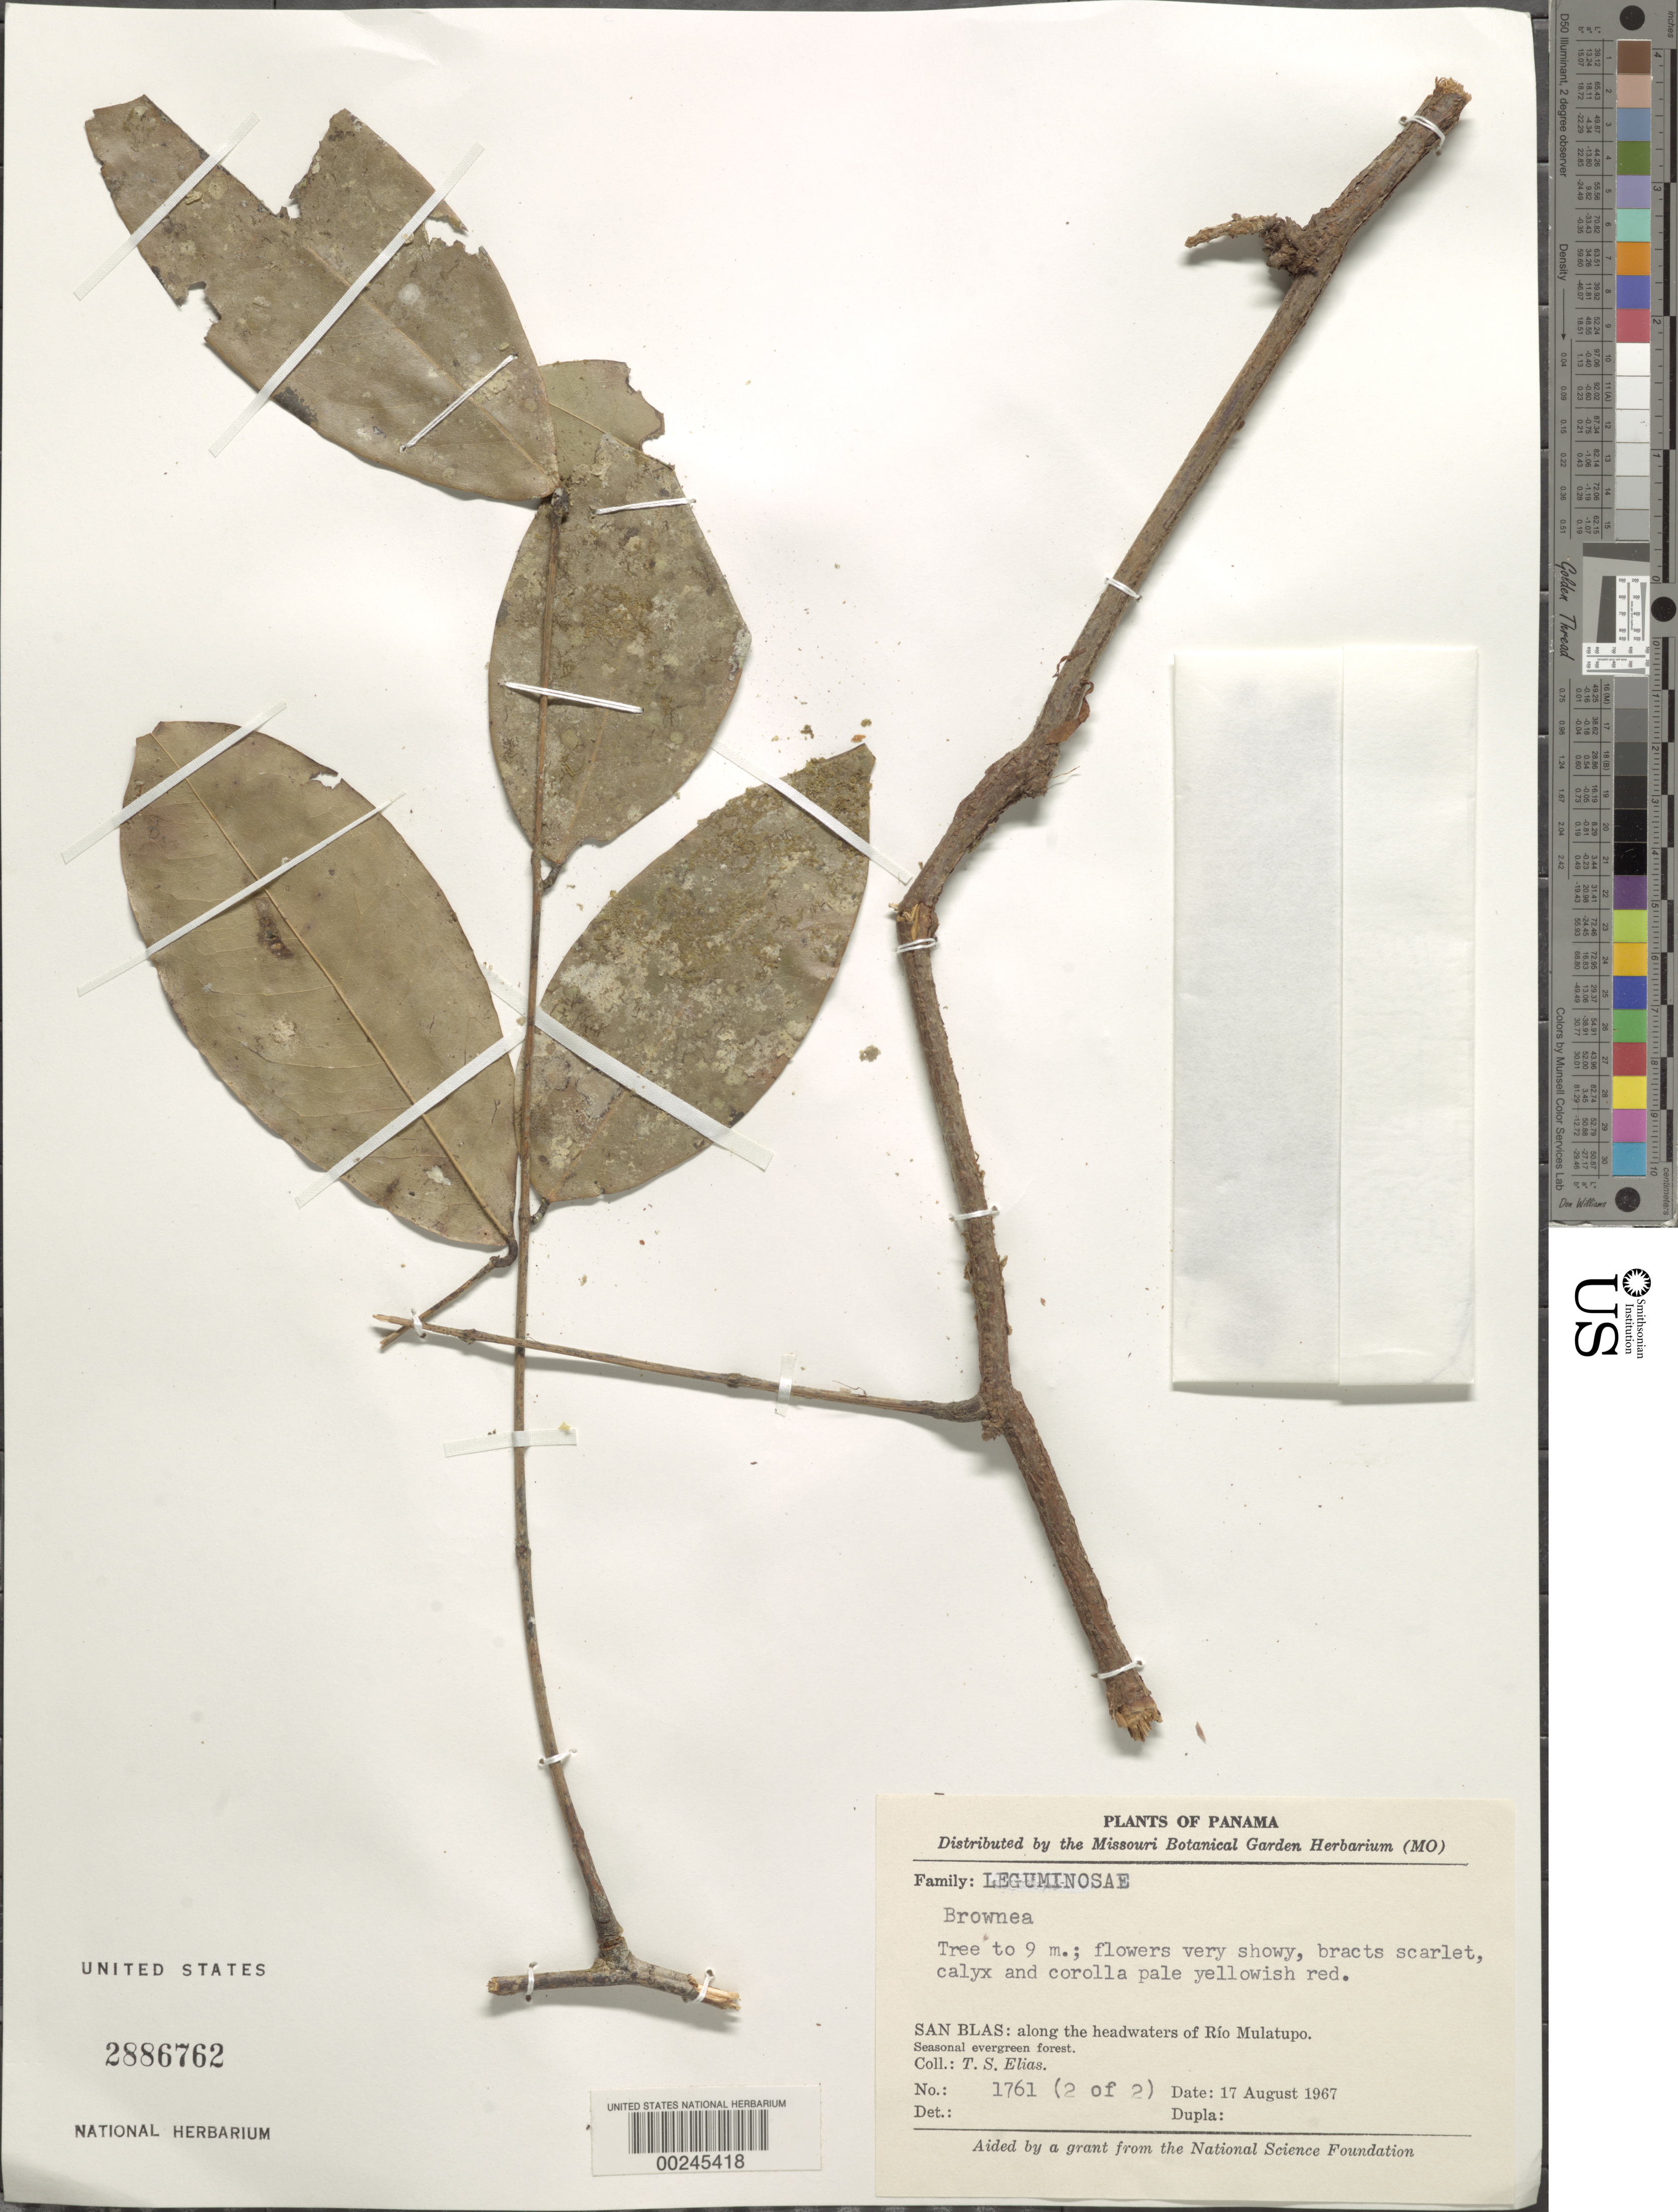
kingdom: Plantae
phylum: Tracheophyta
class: Magnoliopsida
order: Fabales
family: Fabaceae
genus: Brownea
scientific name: Brownea sp.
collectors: T. S. Elias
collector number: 1761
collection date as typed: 17 Aug 1967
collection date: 1967-08-17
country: Panama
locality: San Blas; along the headwaters of Rio Mulatupo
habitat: Seasonal evergreen forest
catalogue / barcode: US 2886762